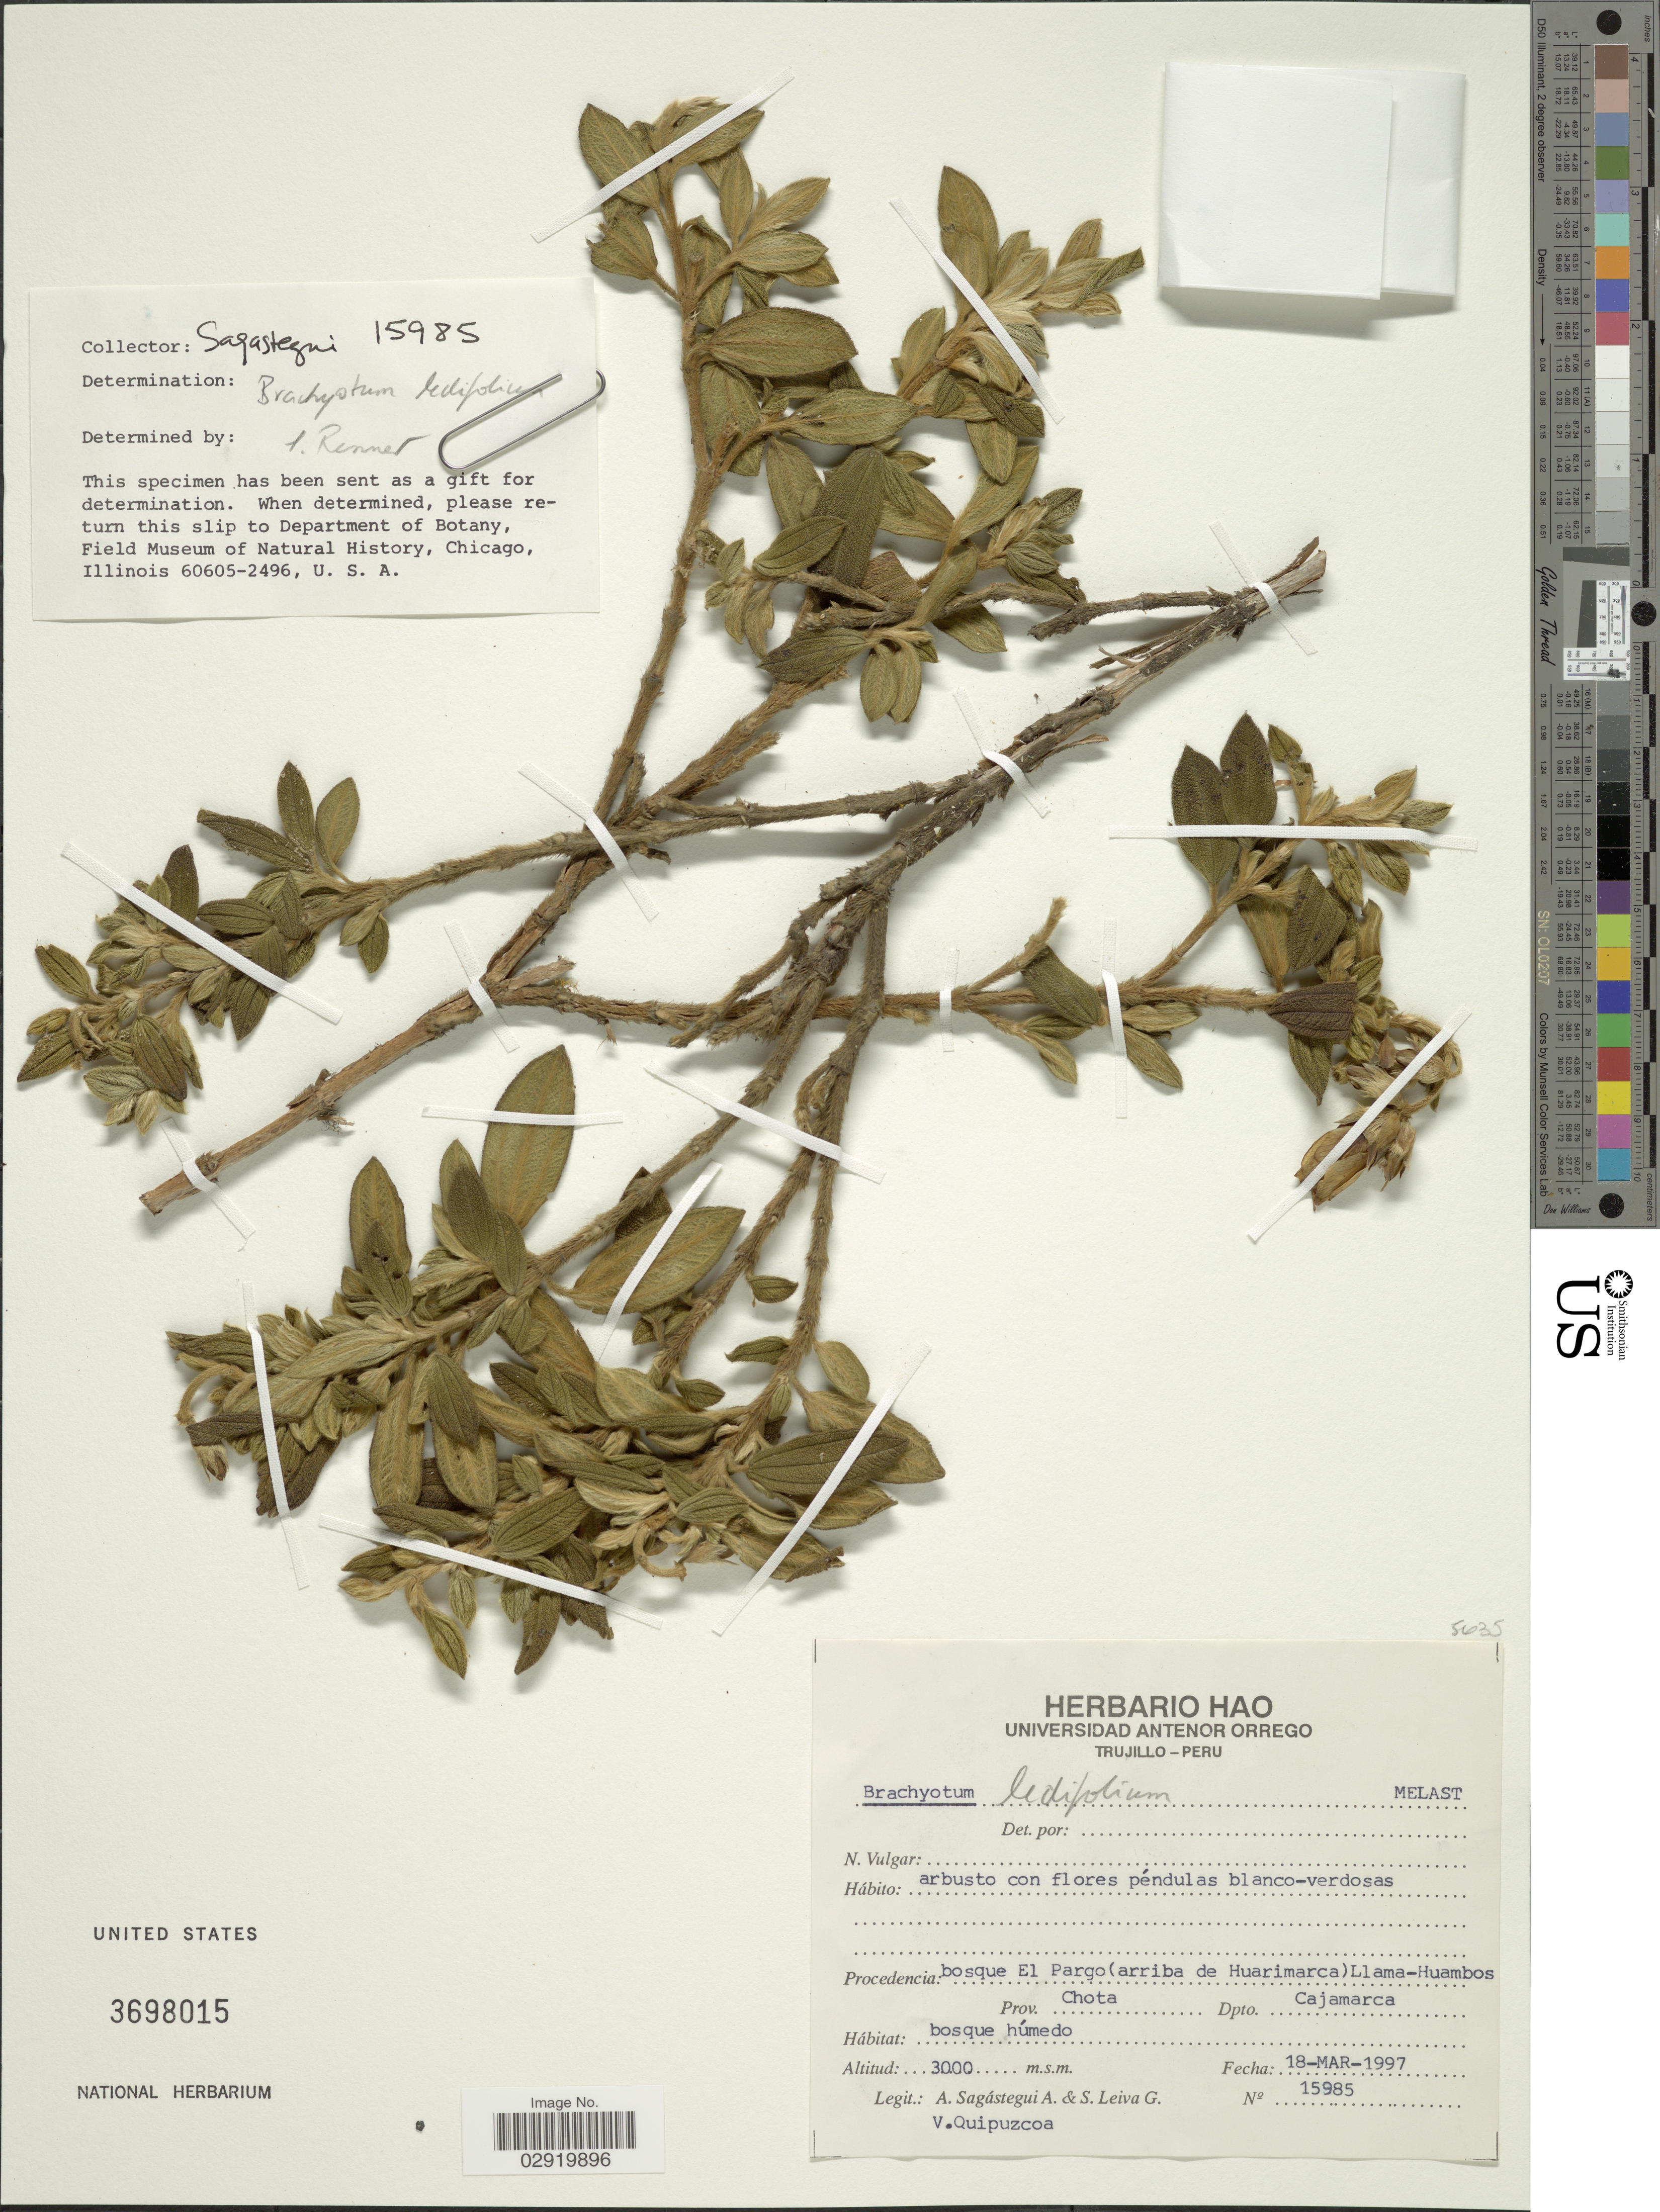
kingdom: Plantae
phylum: Tracheophyta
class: Magnoliopsida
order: Myrtales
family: Melastomataceae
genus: Brachyotum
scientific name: Brachyotum ledifolium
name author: (Desr.) Triana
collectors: A. Sagástegui A., S. Leiva G. & V. Quipuzcoa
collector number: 15985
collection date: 1997-03-18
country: Peru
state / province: Cajamarca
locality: Bosque El Pargo (arriba de Huarimarca) Llama-Huambos. Prov. Chota, Dpto. Cajamarca.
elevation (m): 3000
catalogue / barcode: US 3698015